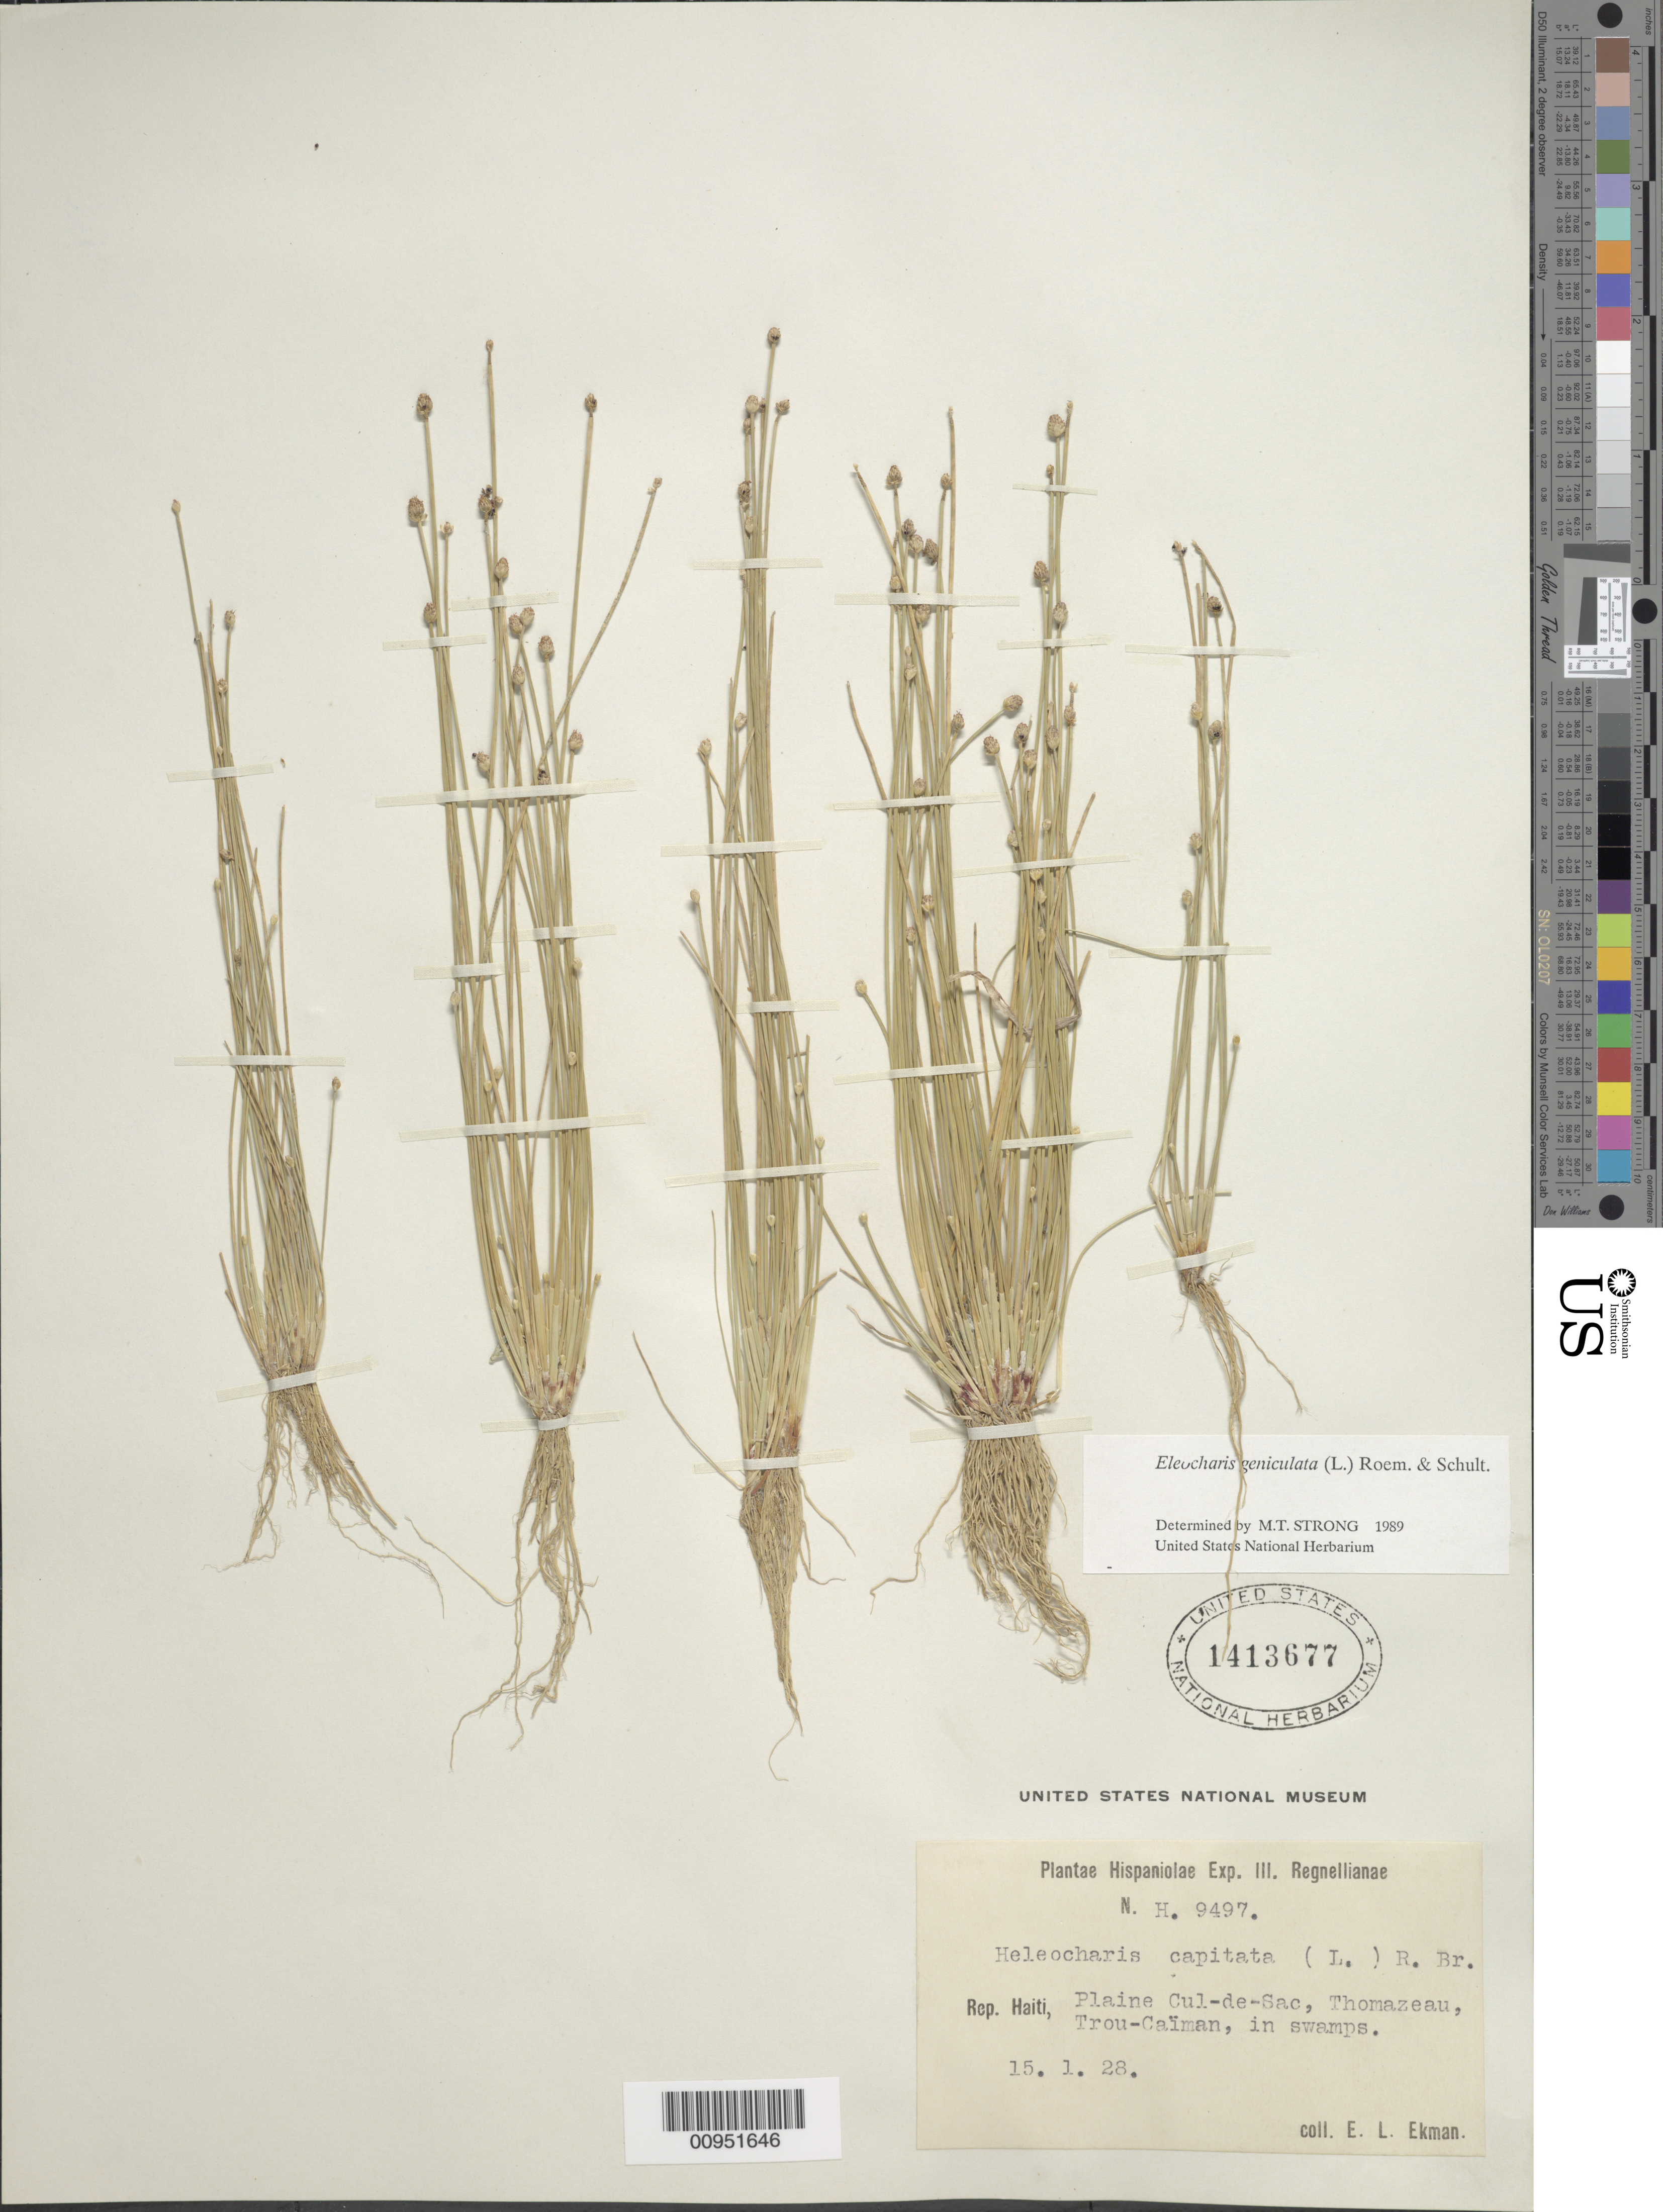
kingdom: Plantae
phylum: Tracheophyta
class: Liliopsida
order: Poales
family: Cyperaceae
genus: Eleocharis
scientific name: Eleocharis geniculata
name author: (L.) Roem. & Schult.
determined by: Strong, M. T., (US), Smithsonian Institution - National Museum of Natural History (UNITED STATES)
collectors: E. L. Ekman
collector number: H 9497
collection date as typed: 15 Jan 1928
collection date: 1928-01-15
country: Haiti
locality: Plaine Cul-de-Sac, Thomazeau, Trou-Caïman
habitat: In swamps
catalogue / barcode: US 1413677